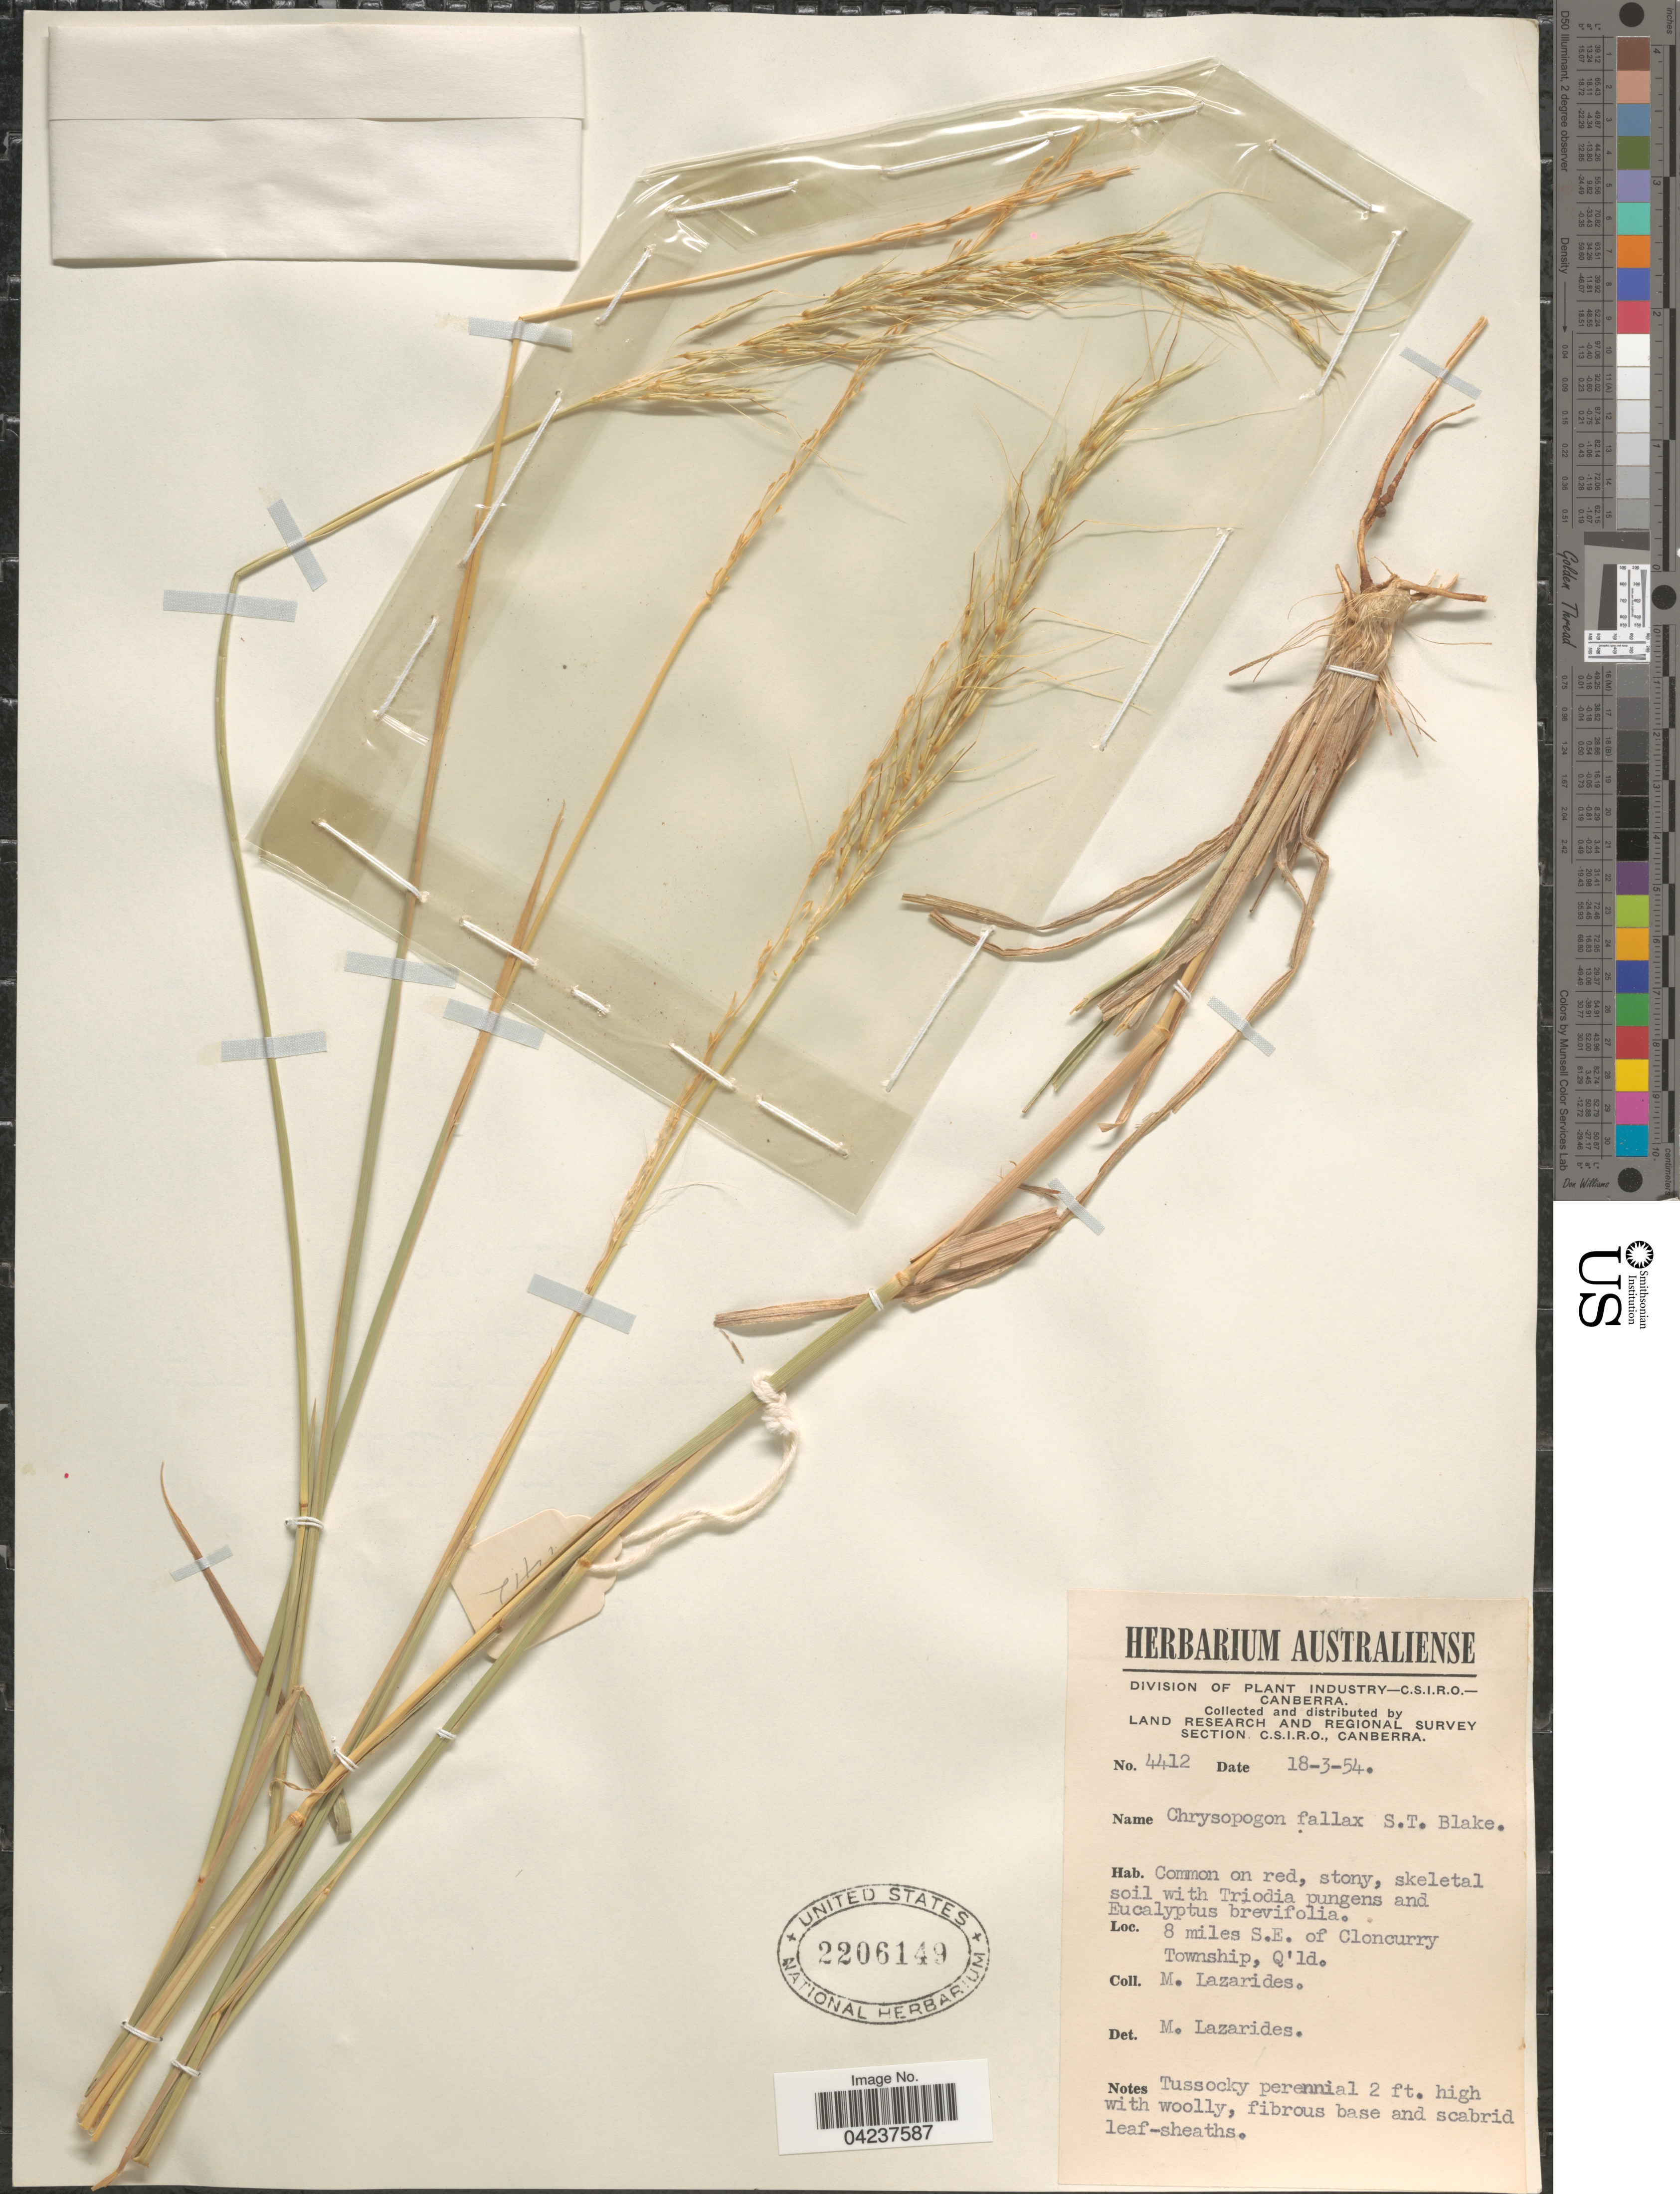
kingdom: Plantae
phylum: Tracheophyta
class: Liliopsida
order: Poales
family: Poaceae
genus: Chrysopogon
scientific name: Chrysopogon fallax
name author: S.T. Blake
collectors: M. Lazarides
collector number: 4412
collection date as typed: Transcribed d/m/y: 18/3/54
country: Australia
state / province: Queensland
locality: Land Research and Regional Survey Section. 8 miles S.E. of Cloncurry Township, Q'ld.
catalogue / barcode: US 2206149